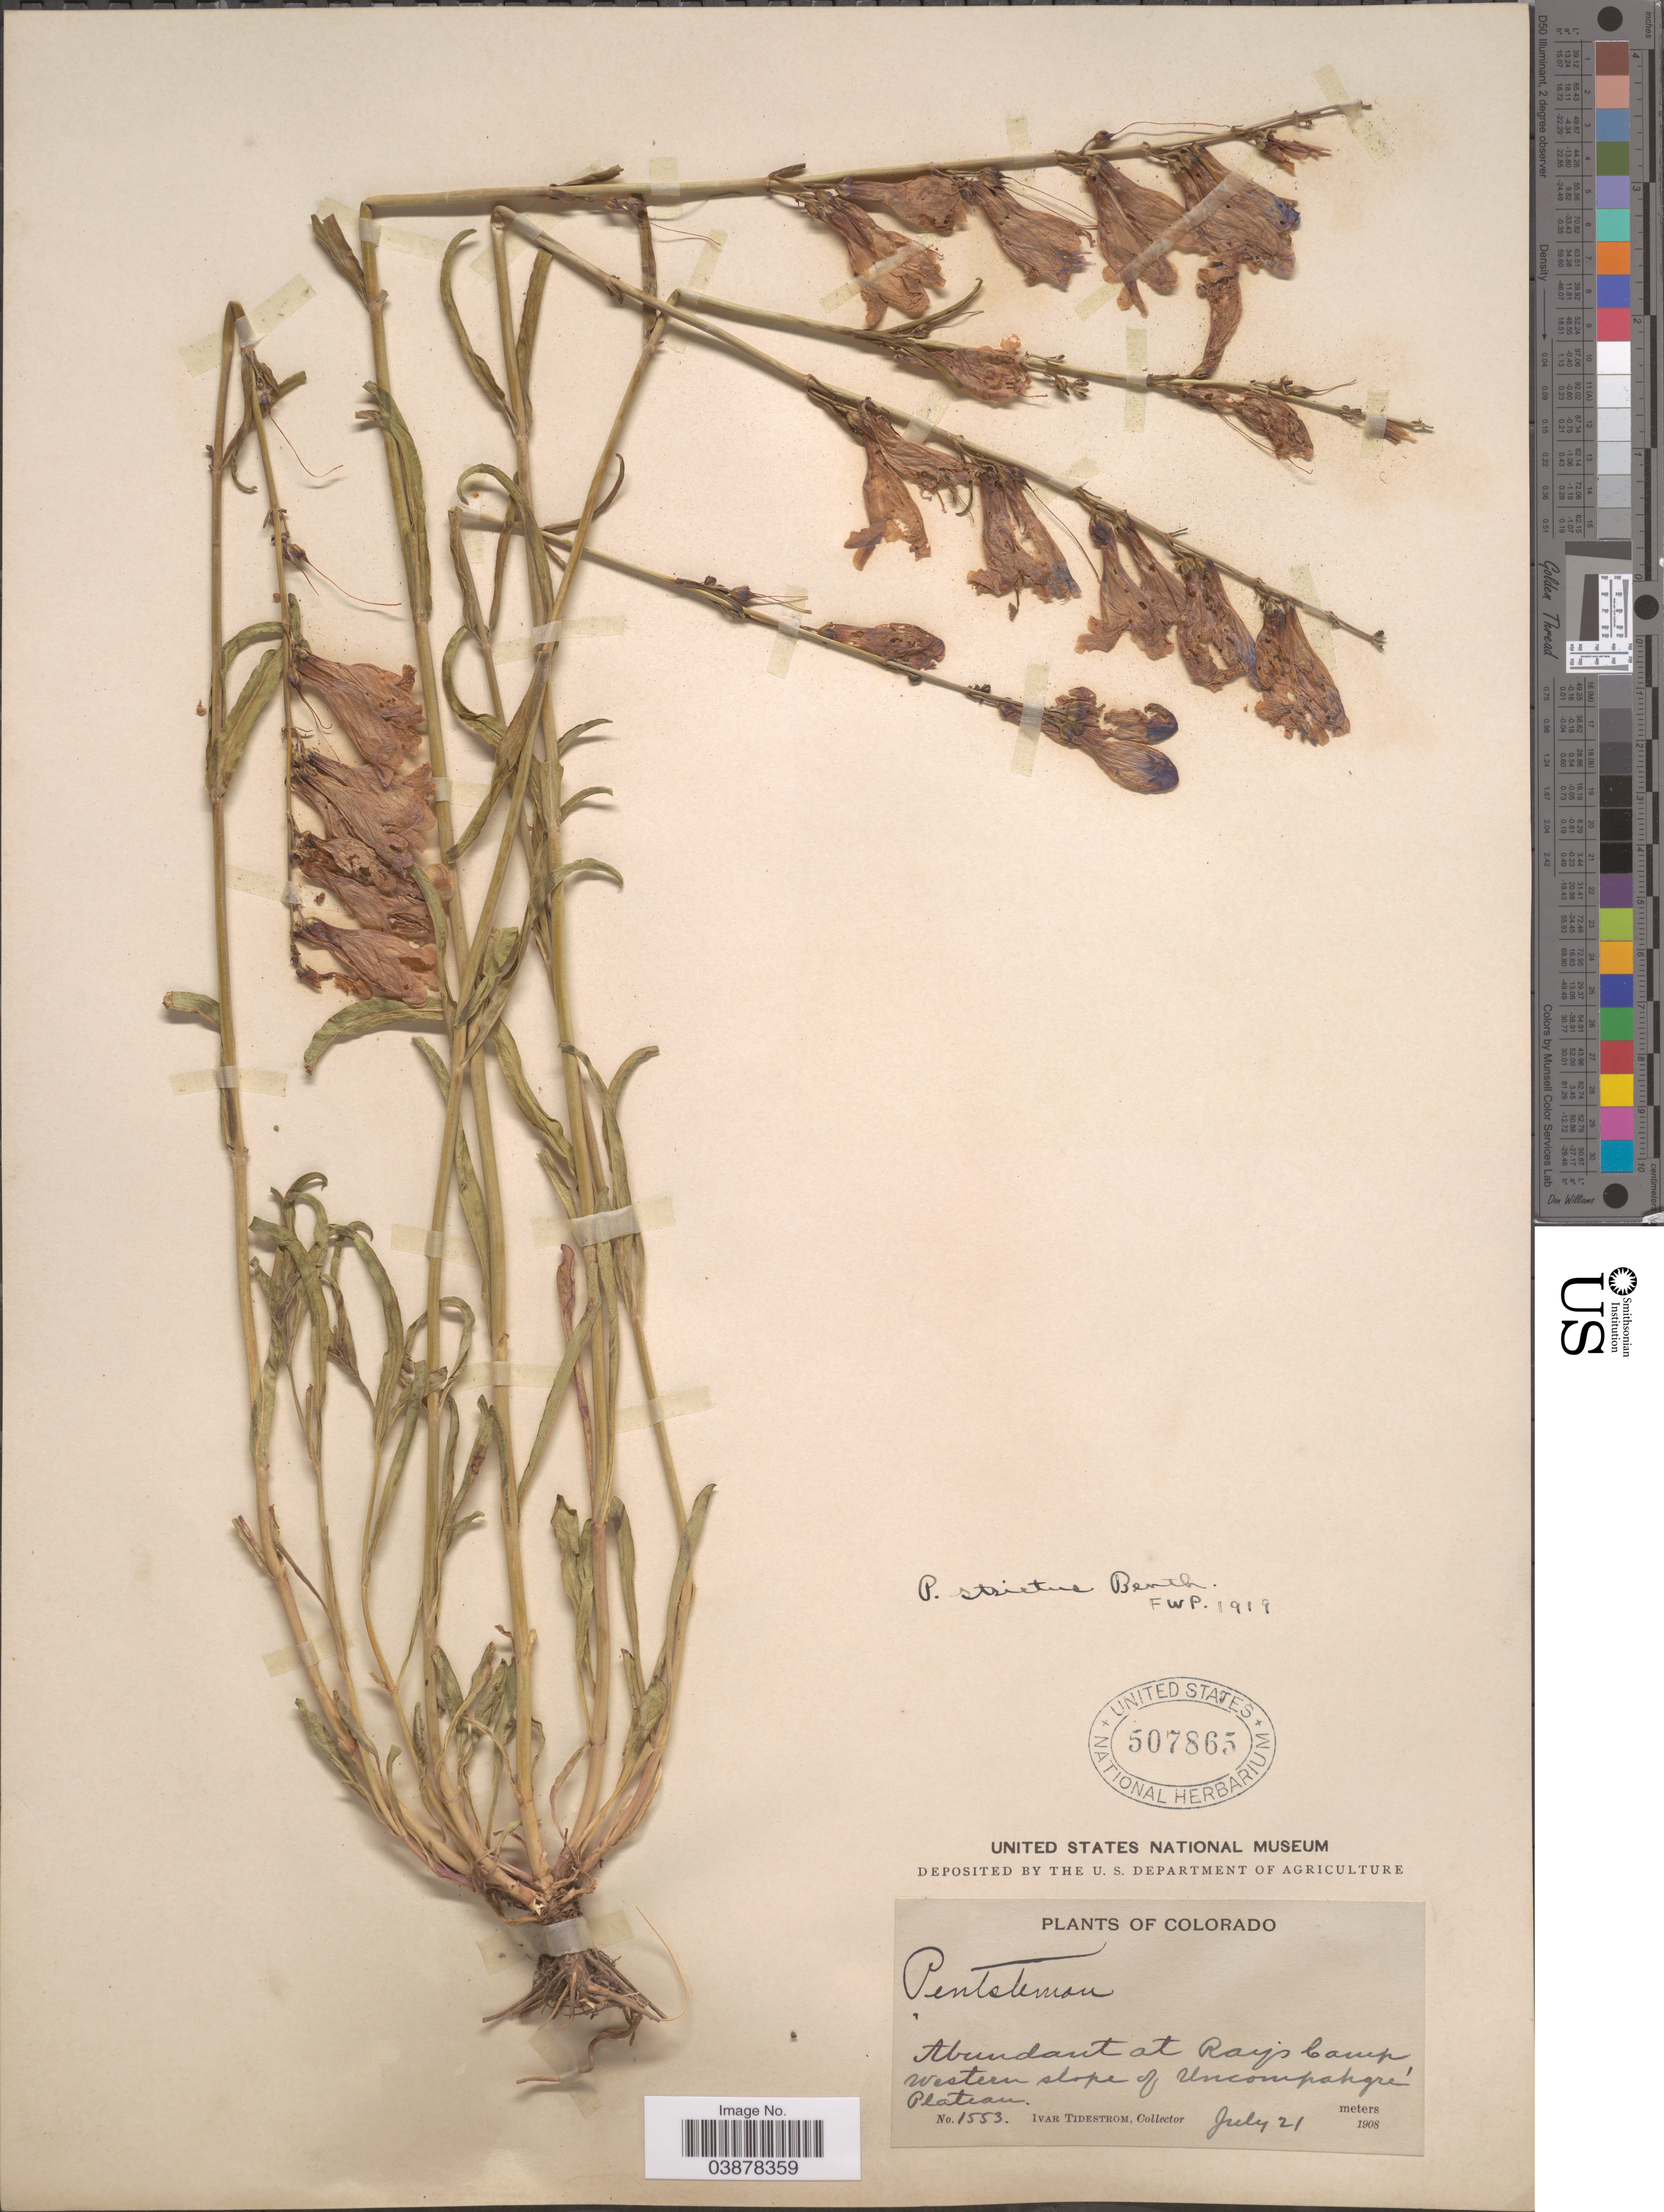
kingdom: Plantae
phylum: Tracheophyta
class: Magnoliopsida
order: Lamiales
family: Plantaginaceae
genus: Penstemon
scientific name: Penstemon strictus subsp. strictus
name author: Benth.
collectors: I. F. Tidestrom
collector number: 1553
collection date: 1908-07-21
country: United States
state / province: Colorado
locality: At Ray's Camp. Western slope of Uncompahgre Plateau.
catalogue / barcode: US 507865